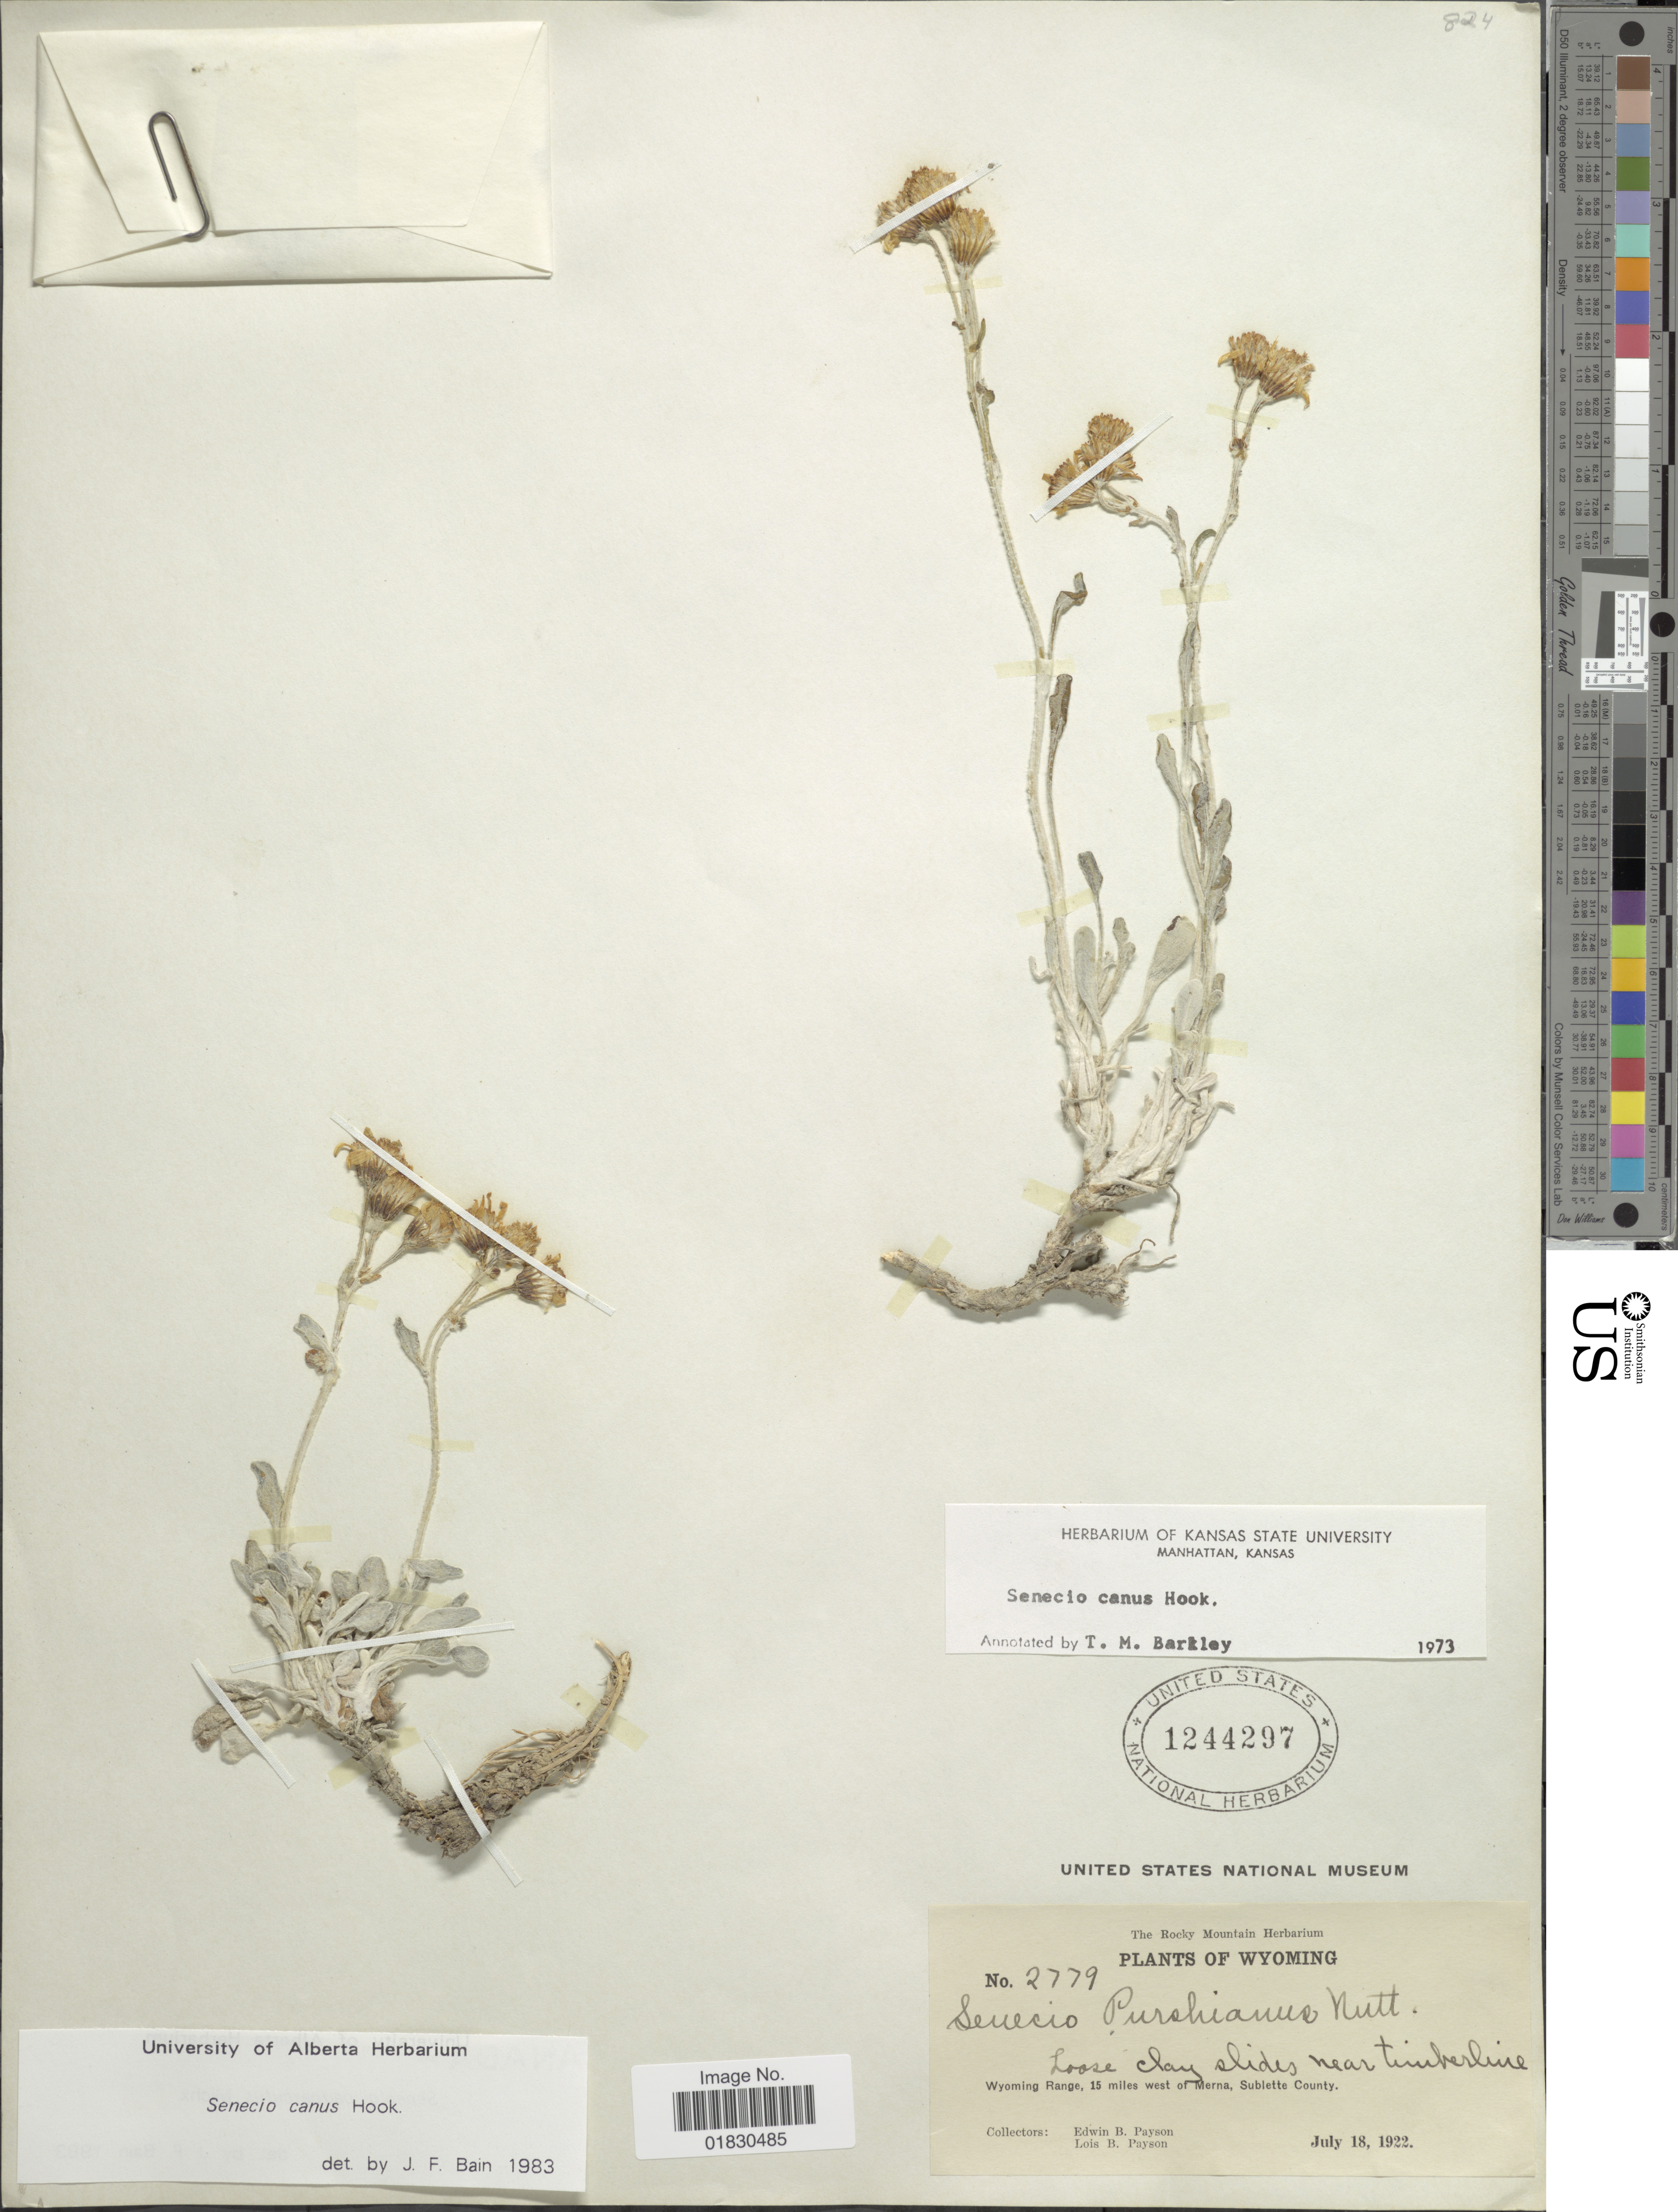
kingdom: Plantae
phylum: Tracheophyta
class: Magnoliopsida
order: Asterales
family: Asteraceae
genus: Packera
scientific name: Packera cana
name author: (Hook.) W.A. Weber & Á. Löve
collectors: E. B. Payson & L. Payson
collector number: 2779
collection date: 1922-07-18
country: United States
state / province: Wyoming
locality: Loose clay slides near timberline, Wyoming Range, 15 miles west of Merna, Sublette County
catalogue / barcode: US 1244297